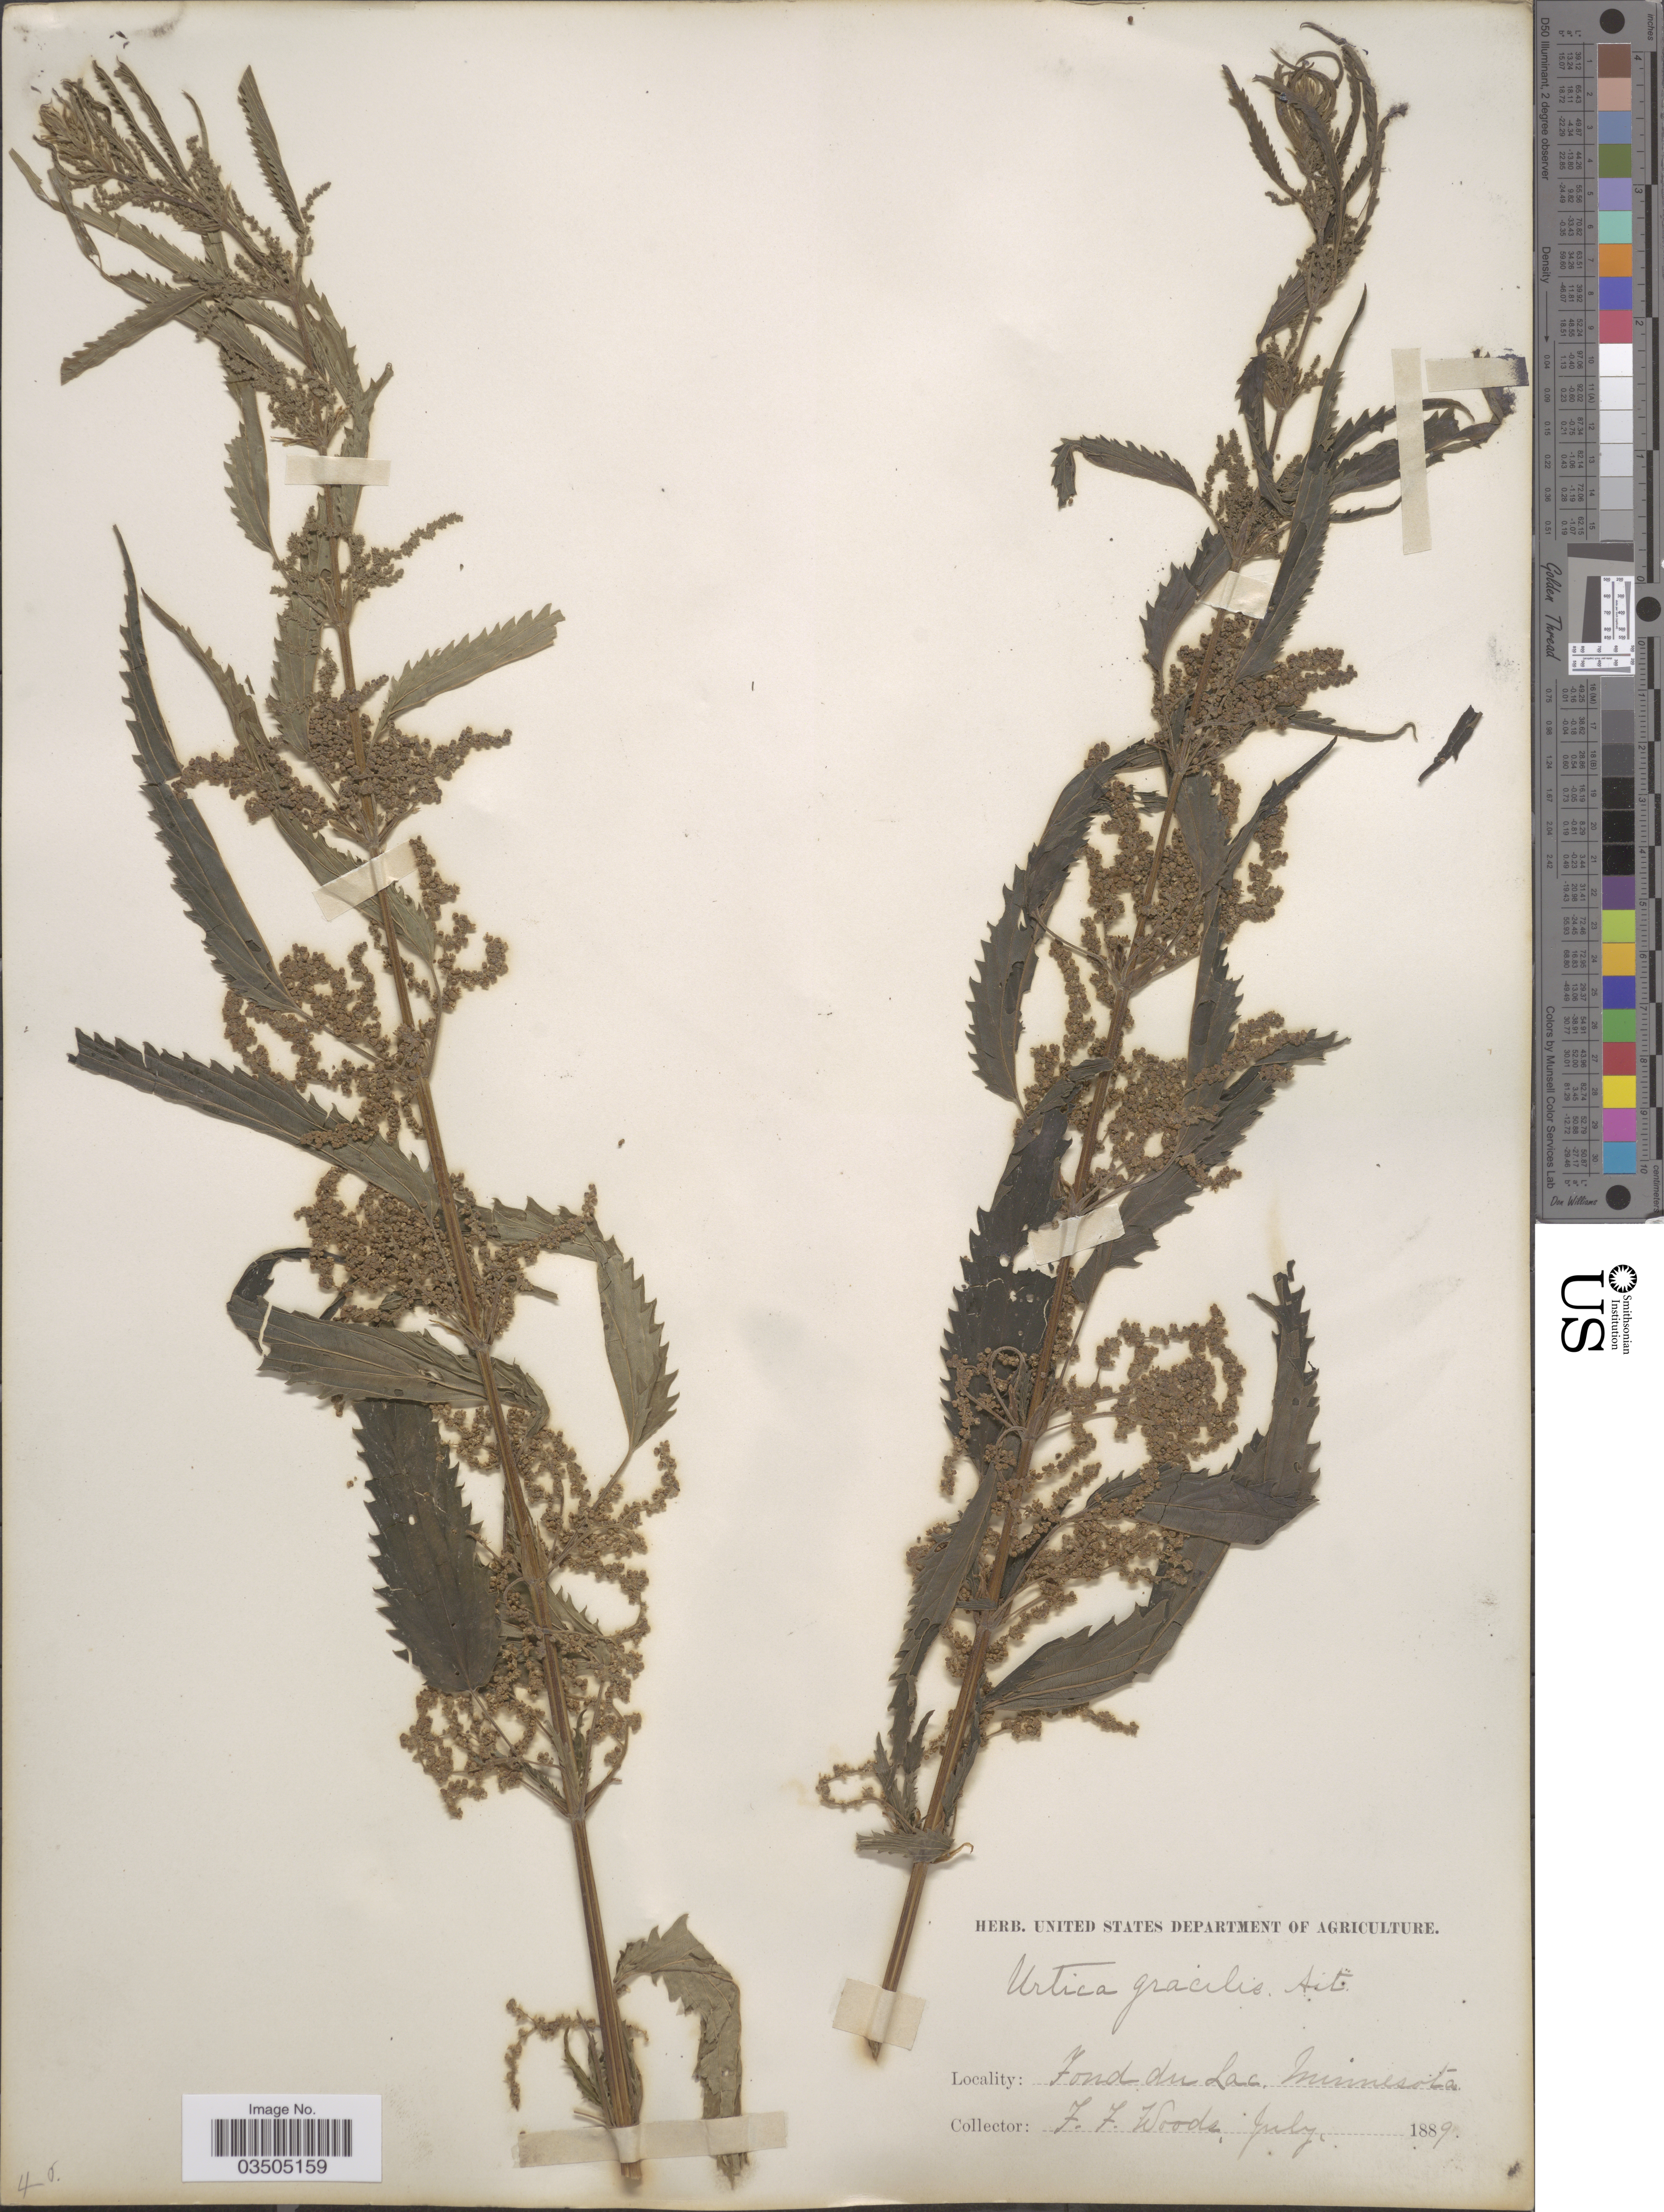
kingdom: Plantae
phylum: Tracheophyta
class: Magnoliopsida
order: Rosales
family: Urticaceae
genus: Urtica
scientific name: Urtica dioica subsp. gracilis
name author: L.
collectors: F. Woods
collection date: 1889-07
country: United States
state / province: Minnesota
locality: Fond du Lac.